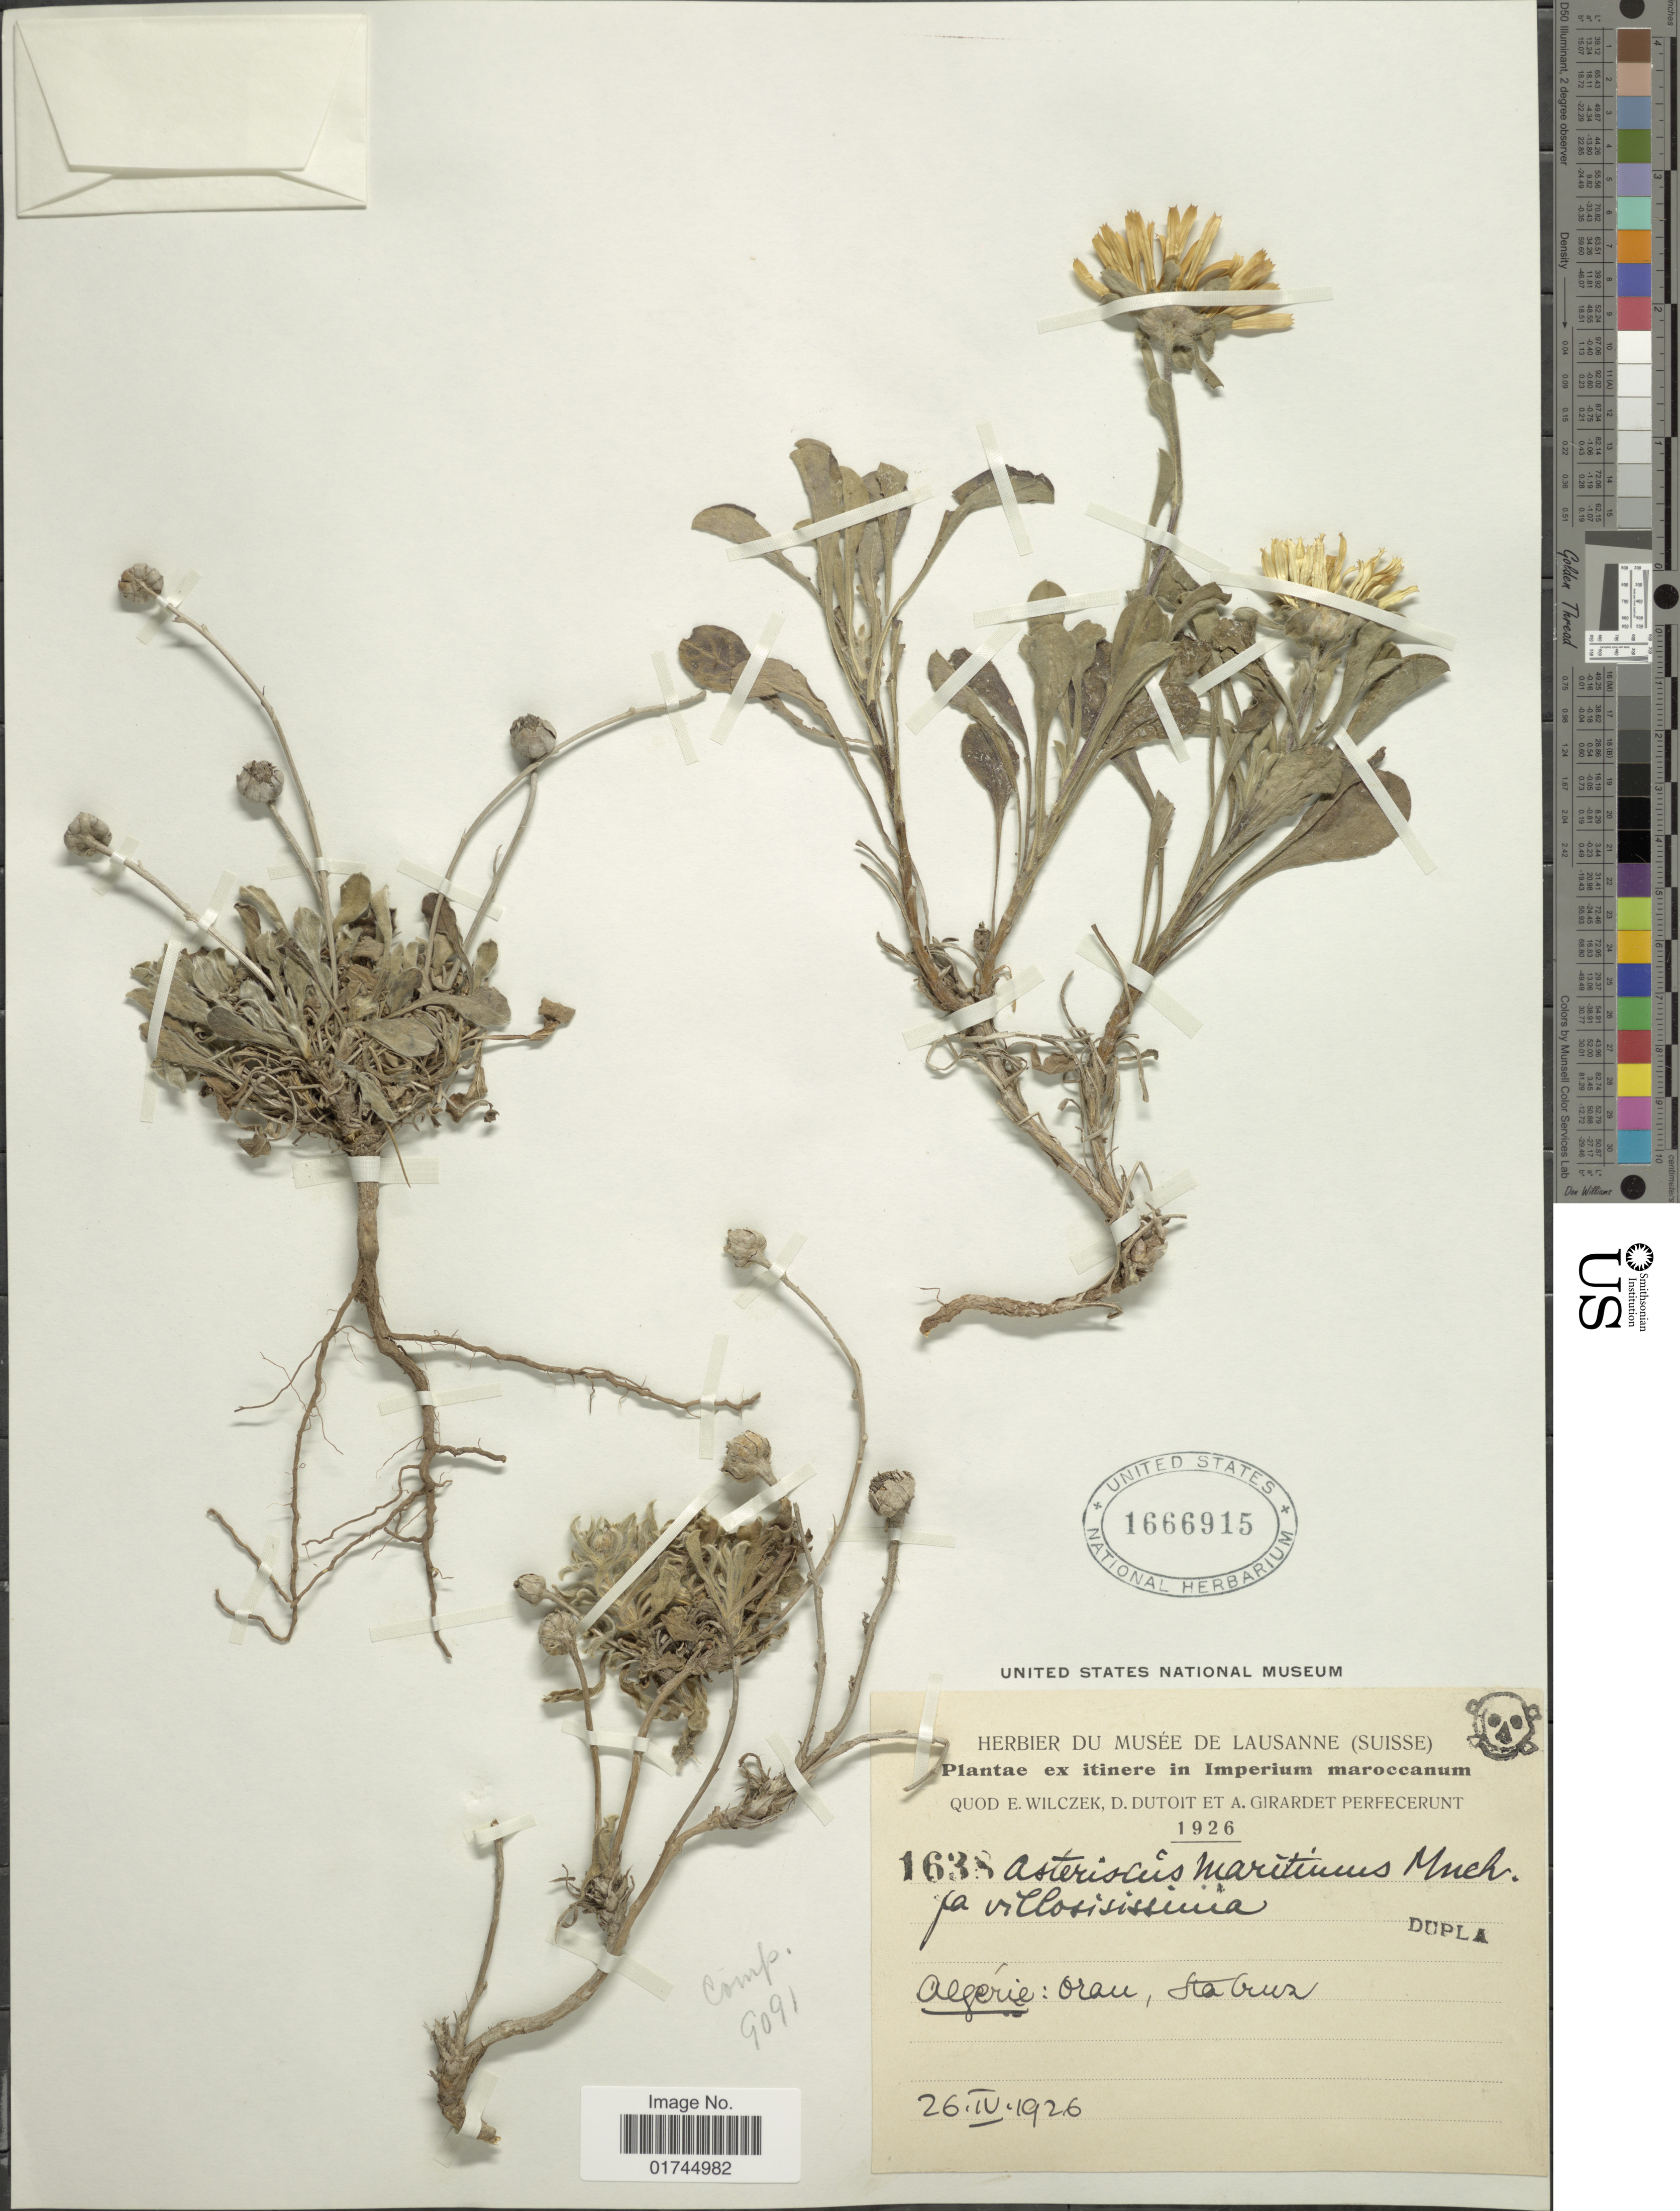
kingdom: Plantae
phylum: Tracheophyta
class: Magnoliopsida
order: Asterales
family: Asteraceae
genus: Pallenis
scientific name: Pallenis maritima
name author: (L.) Greuter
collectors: E. Wilczek, E. Dutoit & A. Girardet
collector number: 1638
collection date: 1926-04-24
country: Algeria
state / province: Oran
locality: Oran, Sta. Cruz.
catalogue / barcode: US 1666915